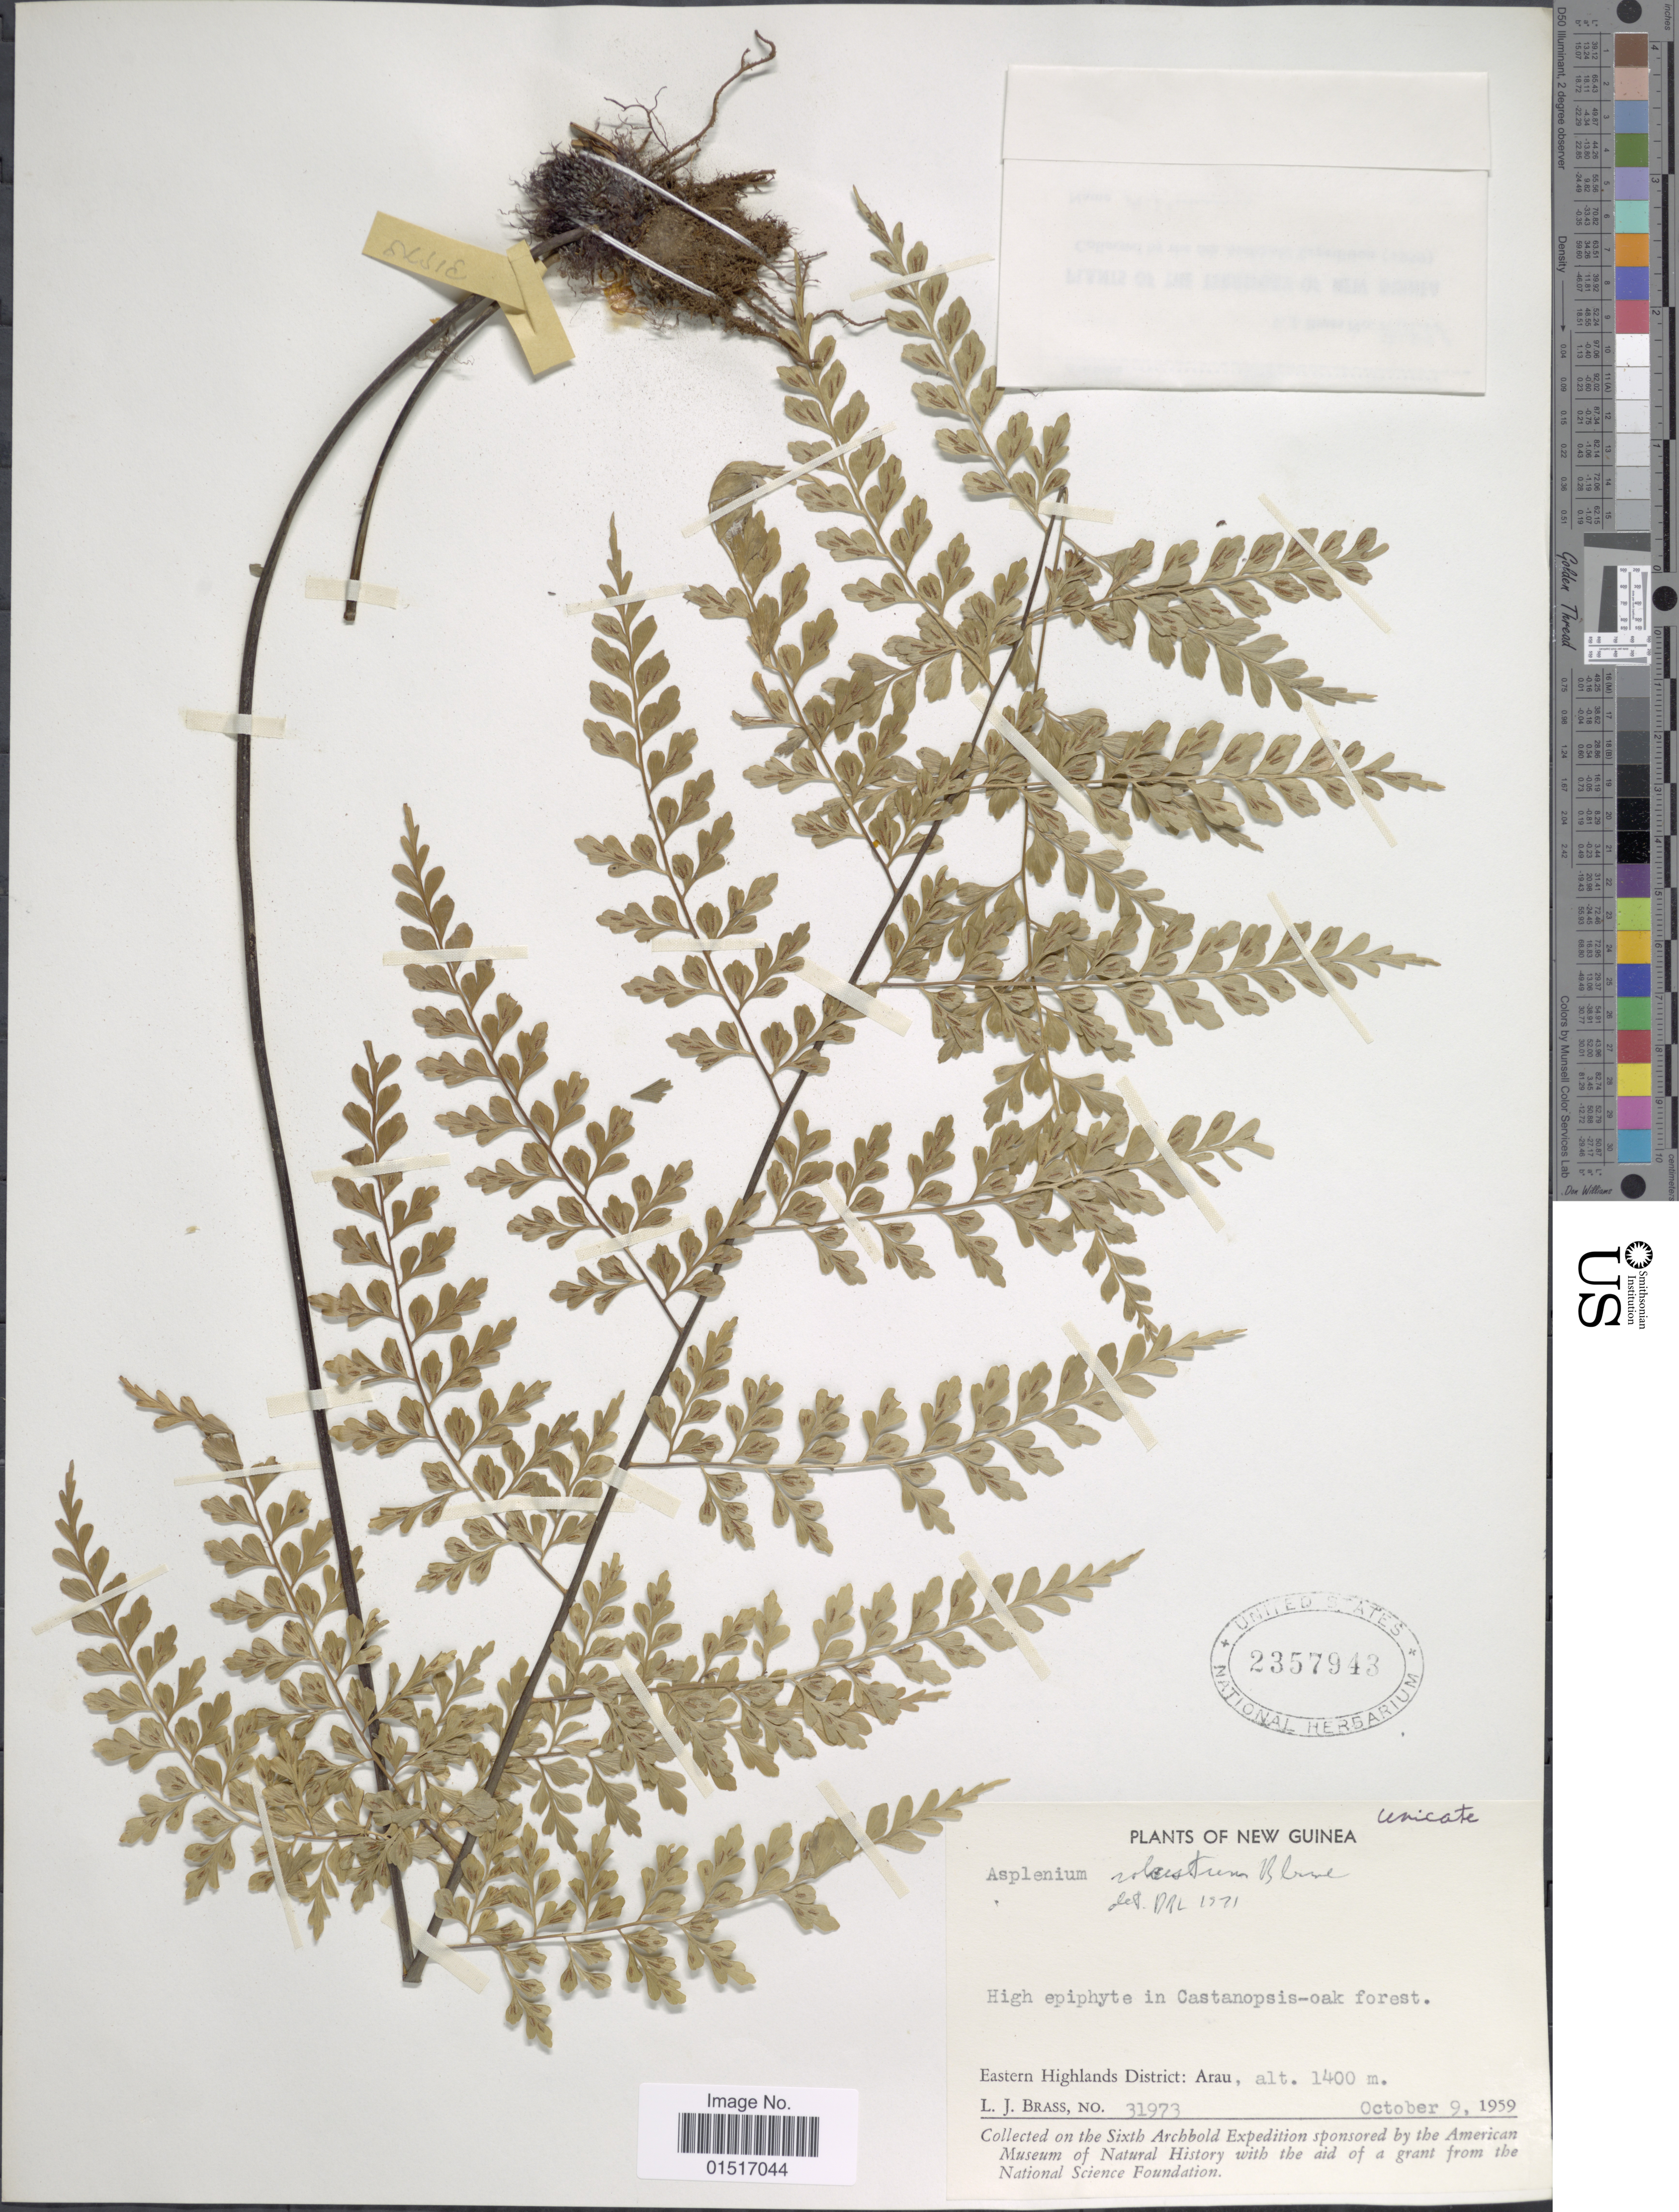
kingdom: Plantae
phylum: Tracheophyta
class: Polypodiopsida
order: Polypodiales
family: Aspleniaceae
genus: Asplenium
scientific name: Asplenium robustum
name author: Blume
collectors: L. J. Brass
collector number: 31973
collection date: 1959-10-09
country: Papua New Guinea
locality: New Guinea. Eastern Highlands District: Arau.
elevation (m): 1400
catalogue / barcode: US 2357943